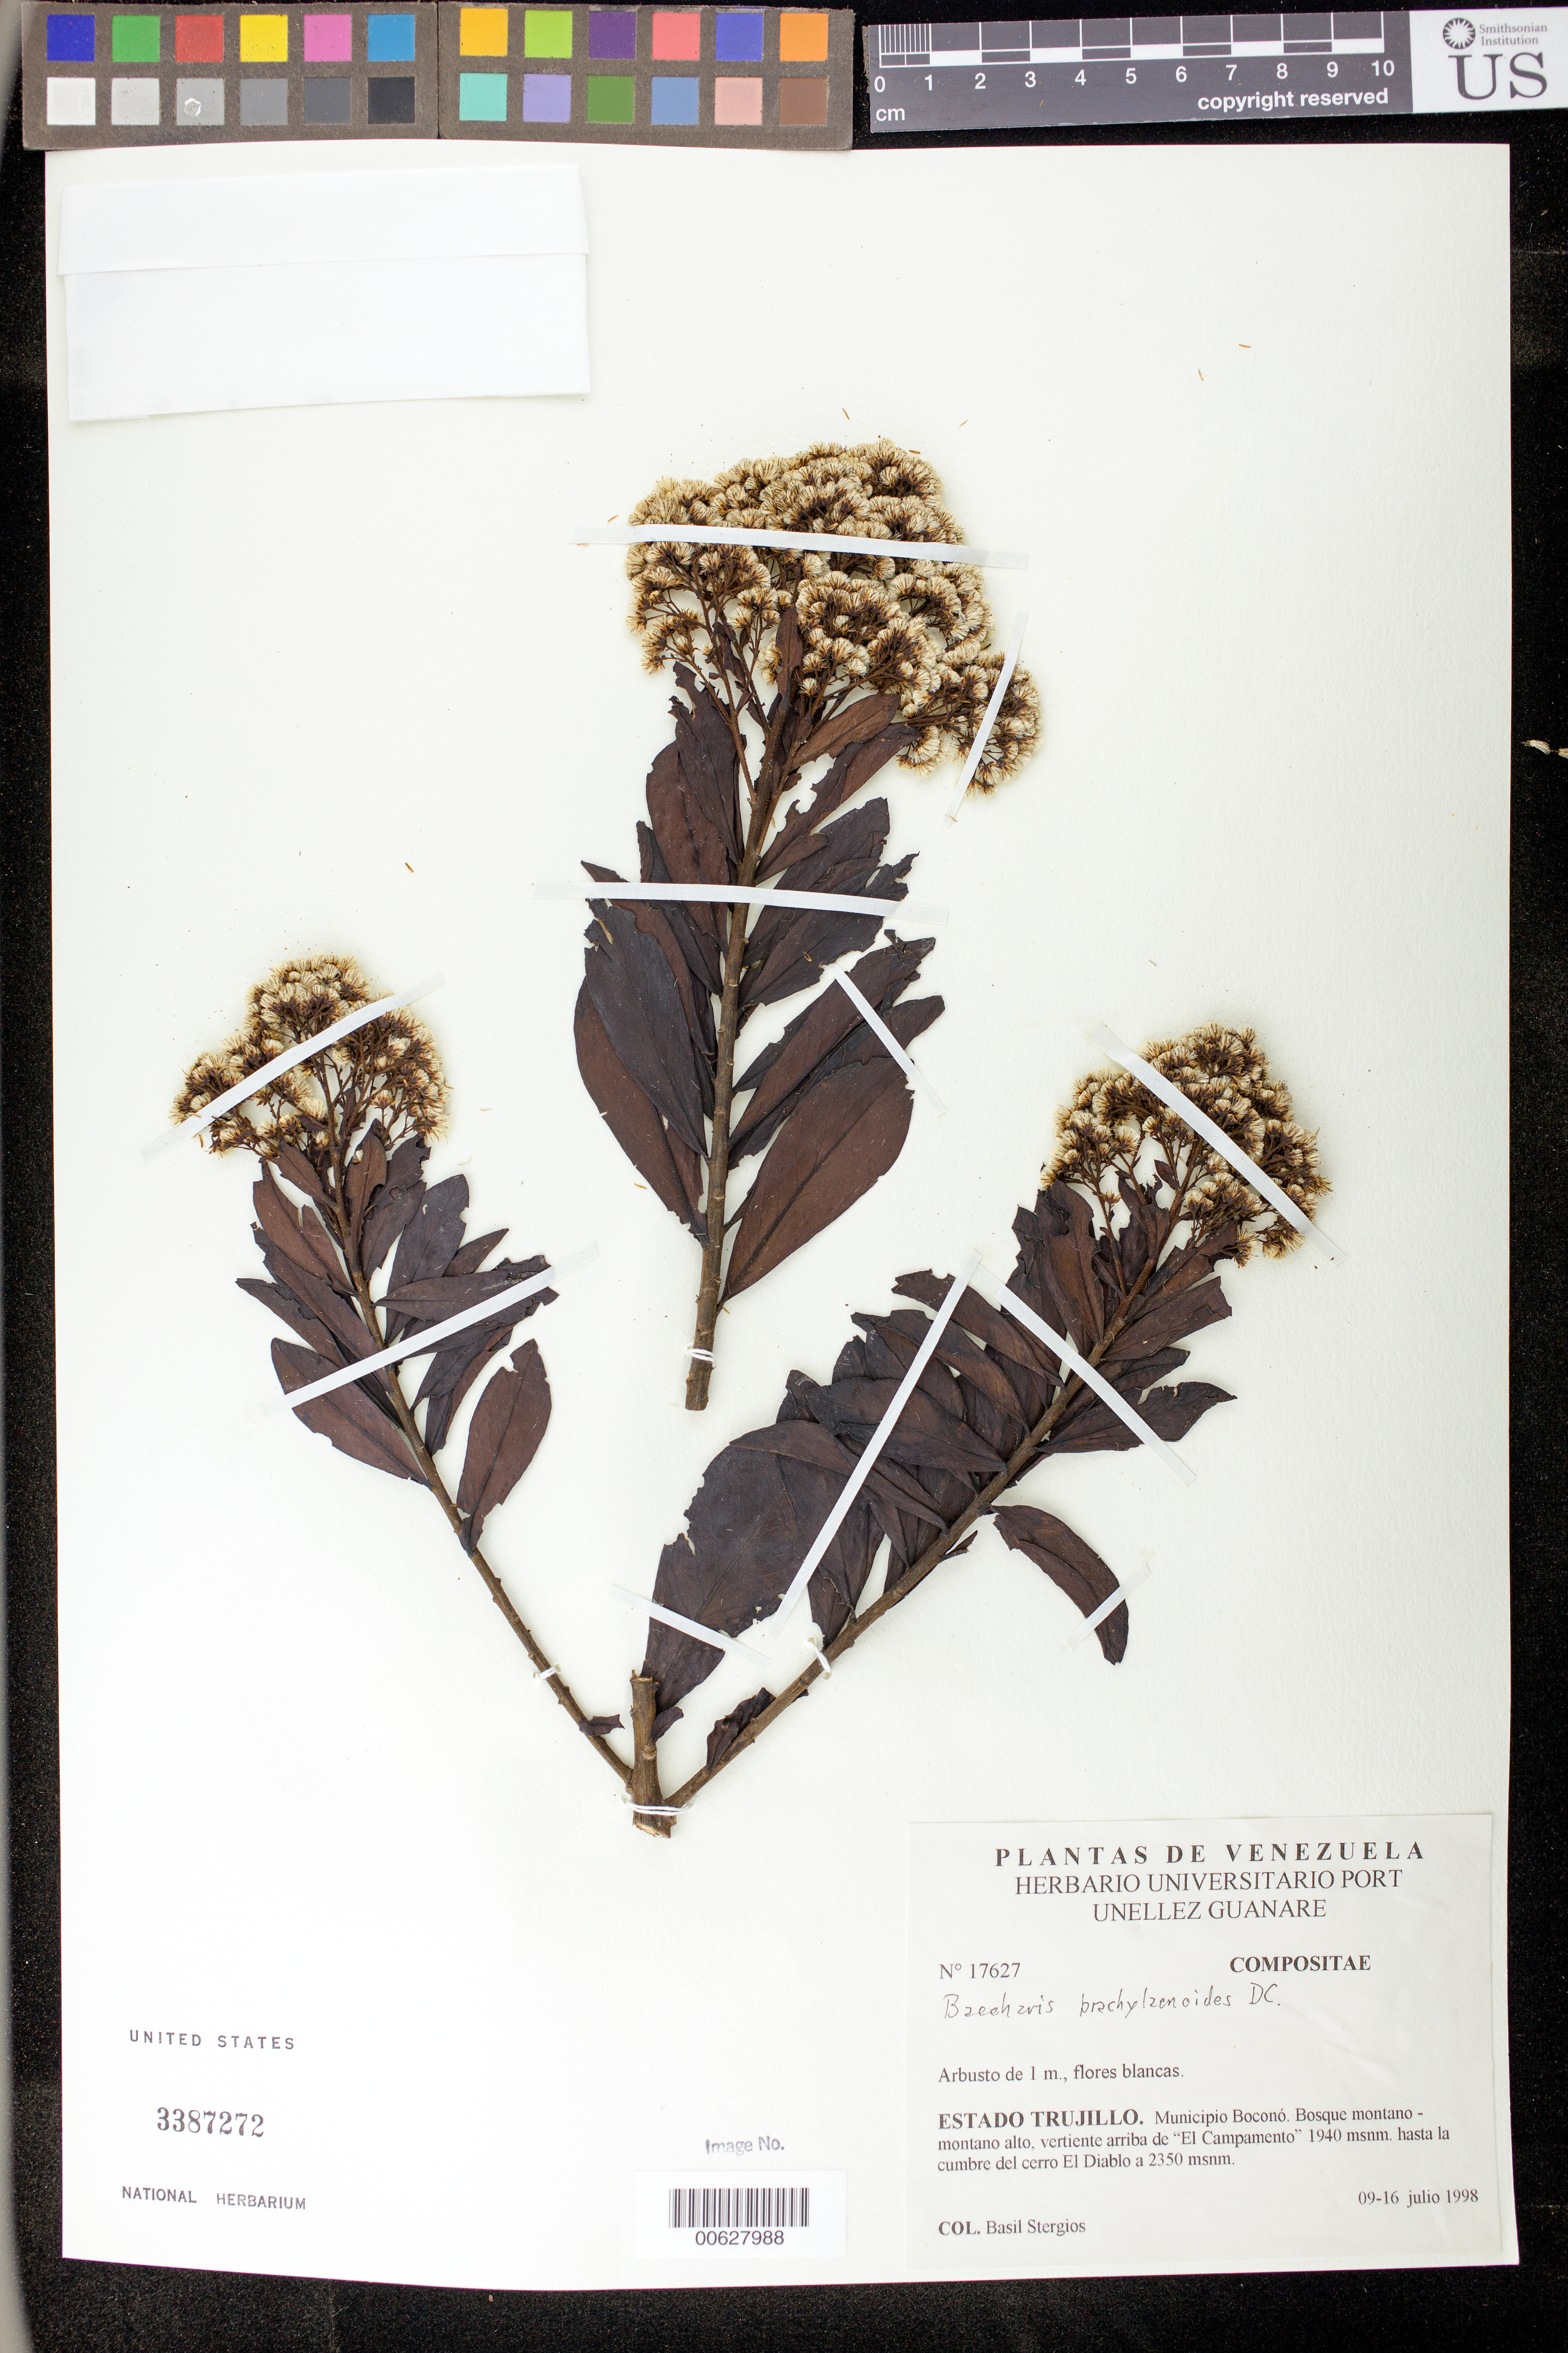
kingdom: Plantae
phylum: Tracheophyta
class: Magnoliopsida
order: Asterales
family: Asteraceae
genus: Baccharis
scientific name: Baccharis brachylaenoides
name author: DC.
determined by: Robinson, Harold E., (US)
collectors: B. G. Stergios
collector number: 17627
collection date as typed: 09 Jul 1998 to 16 Jul 1998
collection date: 1998-07-09/1998-07-16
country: Venezuela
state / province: Trujillo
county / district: Boconó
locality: Vertiente arriba de El Campamento 1940 m hasta la cumbre del cerro El Diablo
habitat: Bosque mantano - montano alto.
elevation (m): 1940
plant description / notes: PORT, TEX, US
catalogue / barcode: US 3387272